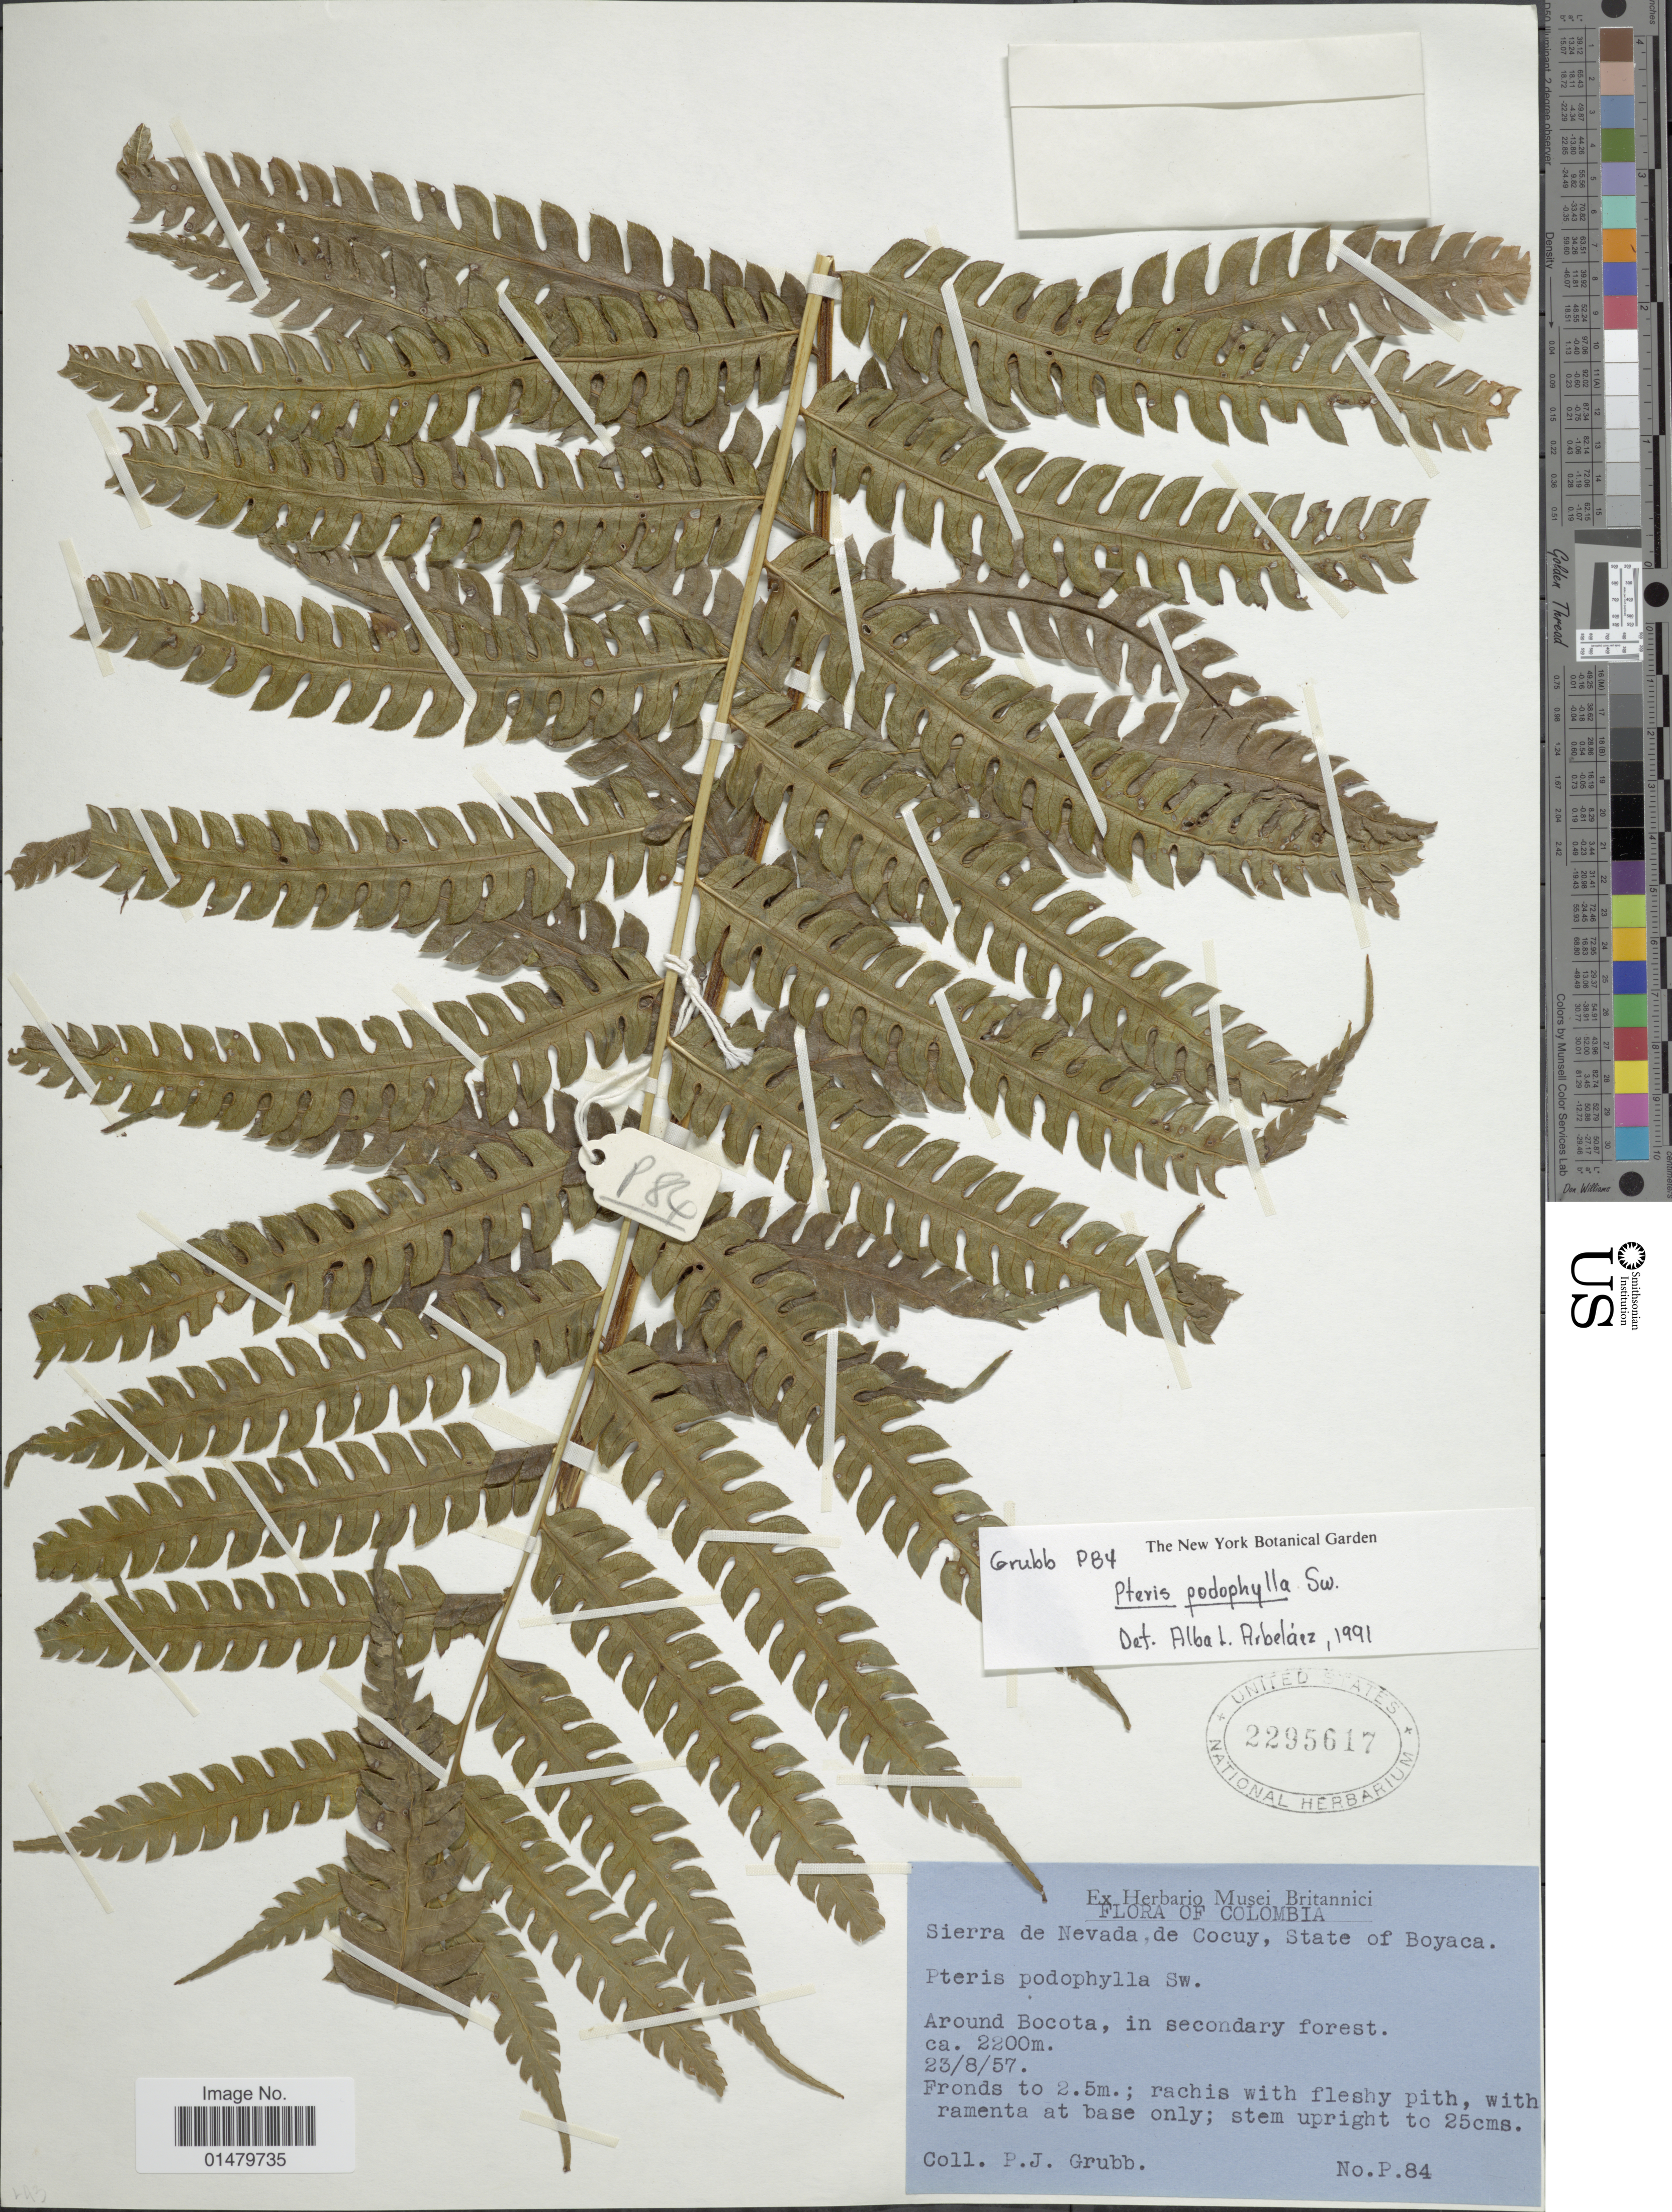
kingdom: Plantae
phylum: Tracheophyta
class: Polypodiopsida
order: Polypodiales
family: Pteridaceae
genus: Pteris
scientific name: Pteris podophylla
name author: Sw.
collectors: P. J. Grubb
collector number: P.84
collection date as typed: Transcribed d/m/y: 23/8/57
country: Colombia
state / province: Boyacá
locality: Sierra de Nevada, de Cocuy, State of Boyaca. Around Bocota.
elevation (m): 2200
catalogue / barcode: US 2295617